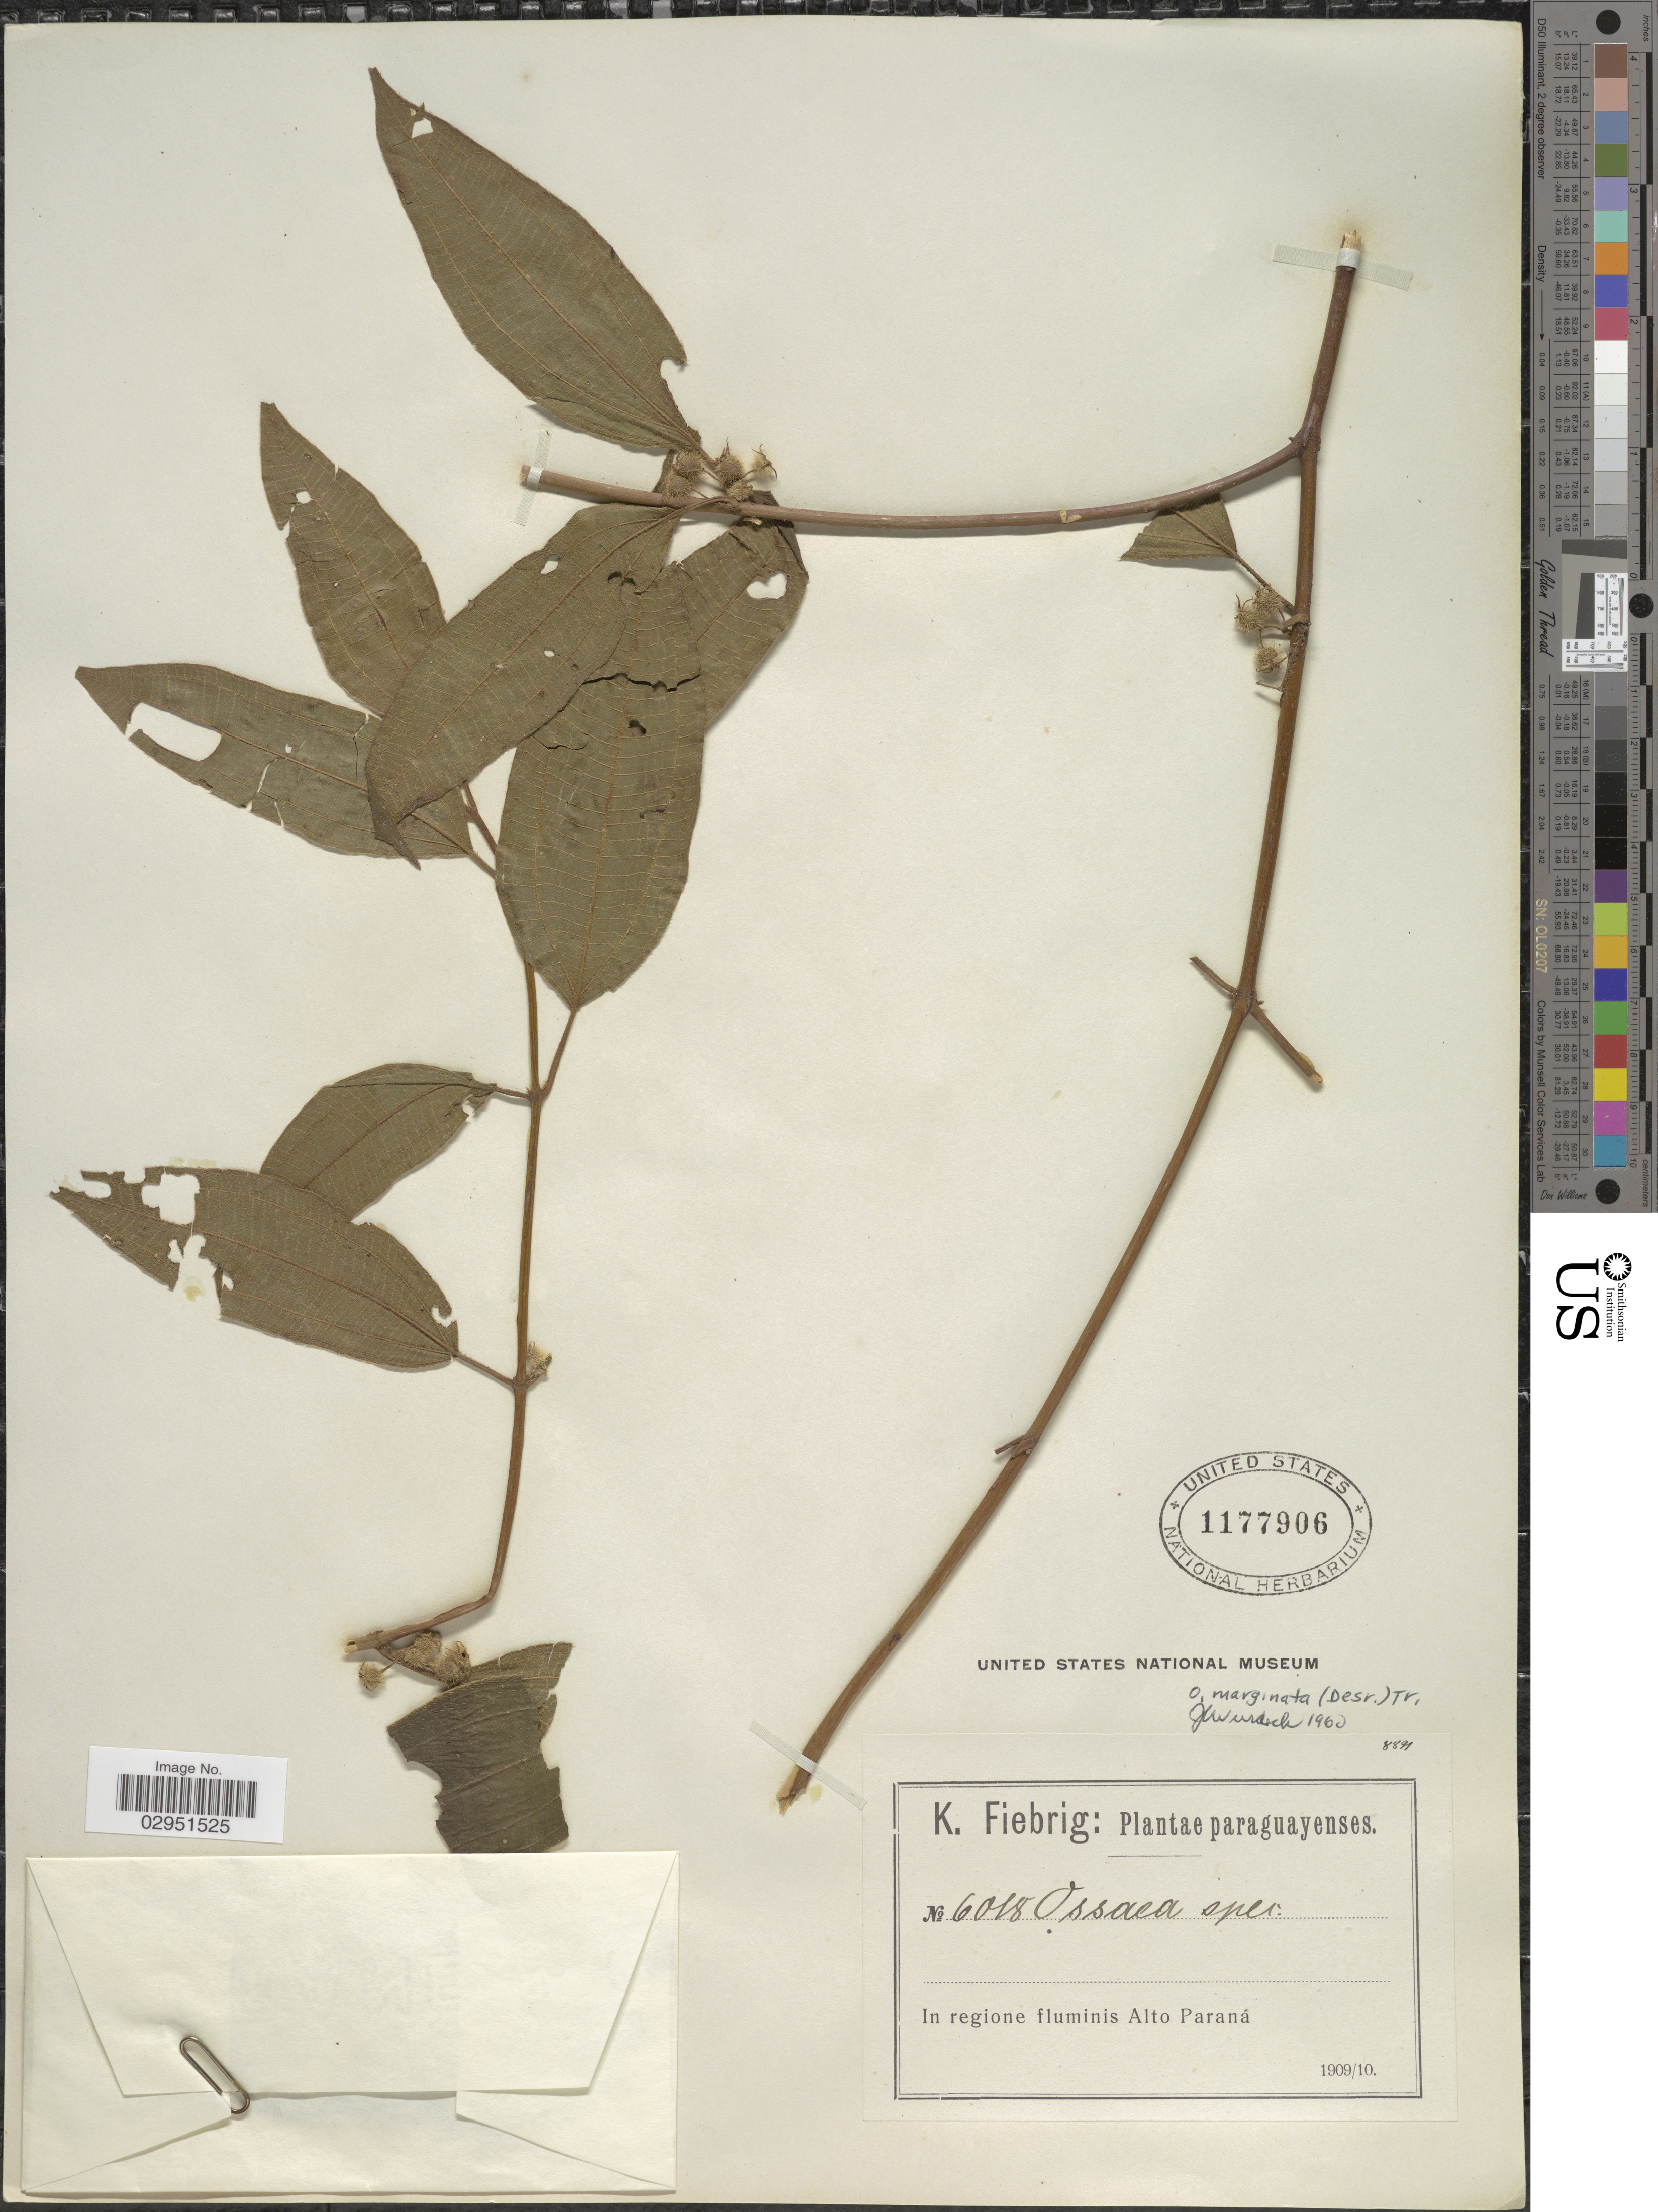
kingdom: Plantae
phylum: Tracheophyta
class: Magnoliopsida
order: Myrtales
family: Melastomataceae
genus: Ossaea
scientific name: Ossaea marginata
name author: Triana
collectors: K. Fiebrig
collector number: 6018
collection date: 1909/1910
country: Paraguay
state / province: Alto Parana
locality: In regione fluminis Alto Paraná.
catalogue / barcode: US 1177906